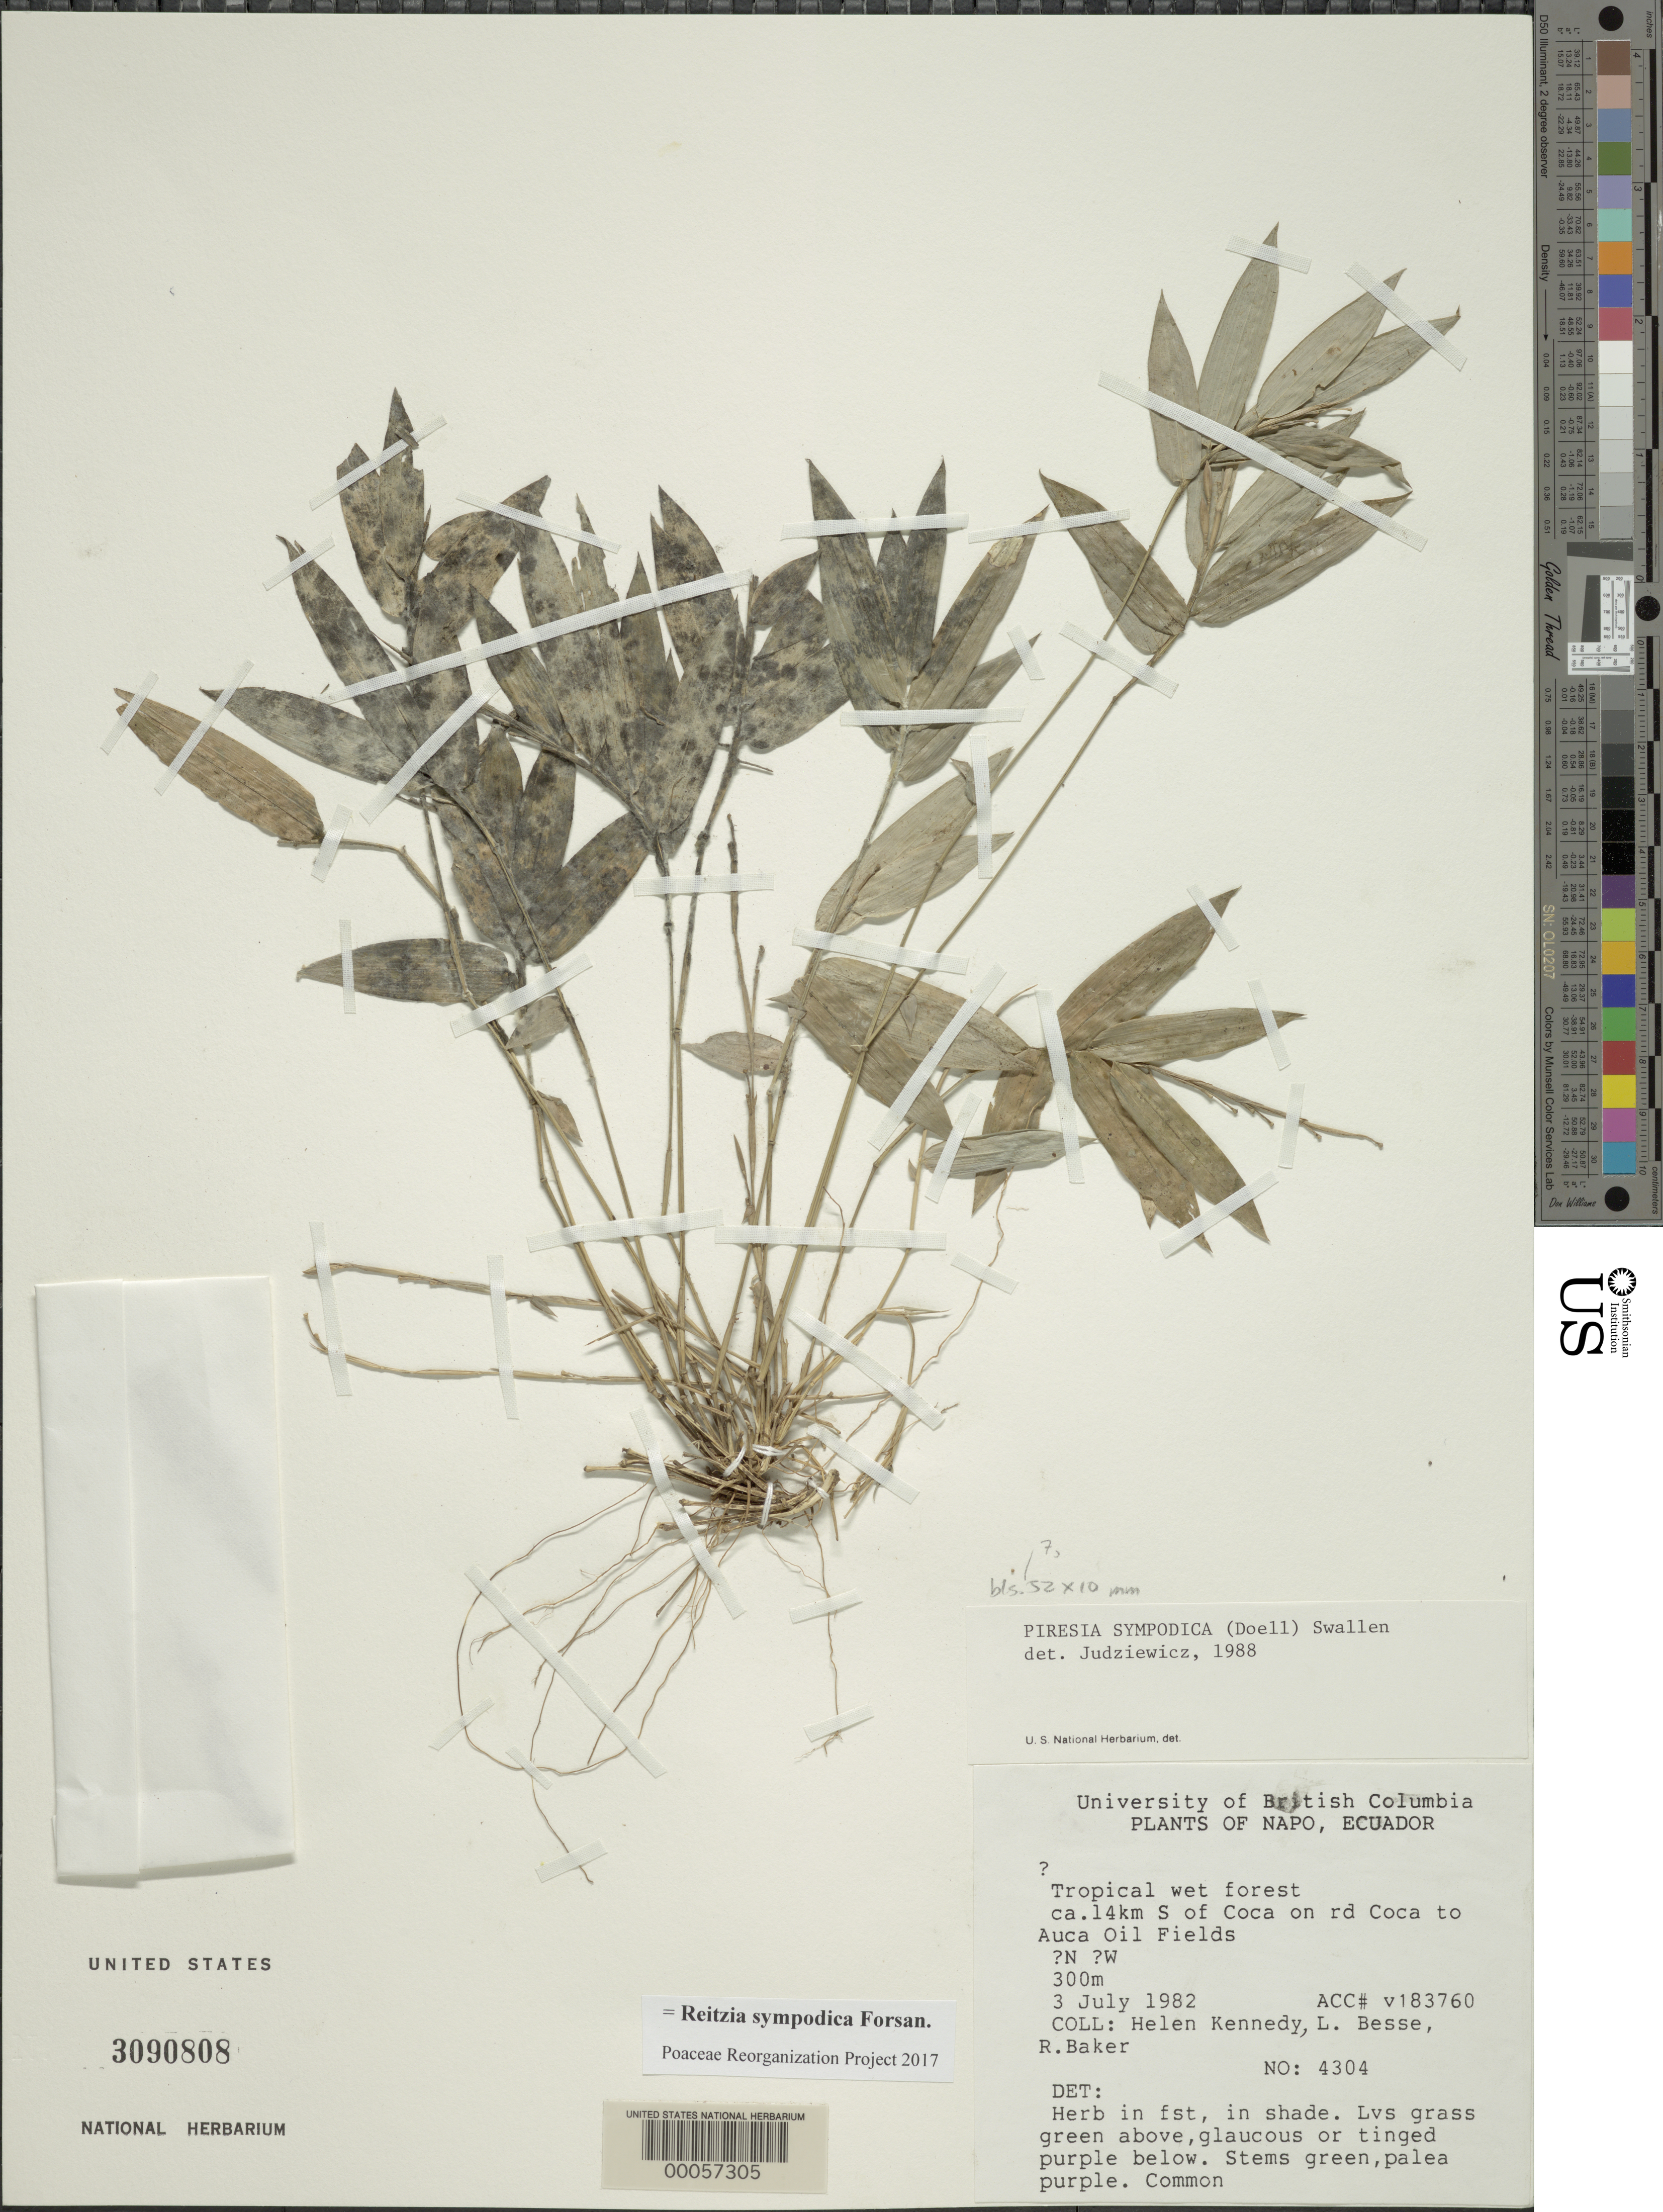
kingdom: Plantae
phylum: Tracheophyta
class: Liliopsida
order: Poales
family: Poaceae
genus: Reitzia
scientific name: Reitzia sympodica ined. 2019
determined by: Poaceae Reorganization Project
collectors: H. Kennedy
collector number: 4304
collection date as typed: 03 Jul 1982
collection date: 1982-07-03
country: Ecuador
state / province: Napo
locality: Ca. 14 km S of coco on road to auca oil fields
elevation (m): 300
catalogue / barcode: US 3090808